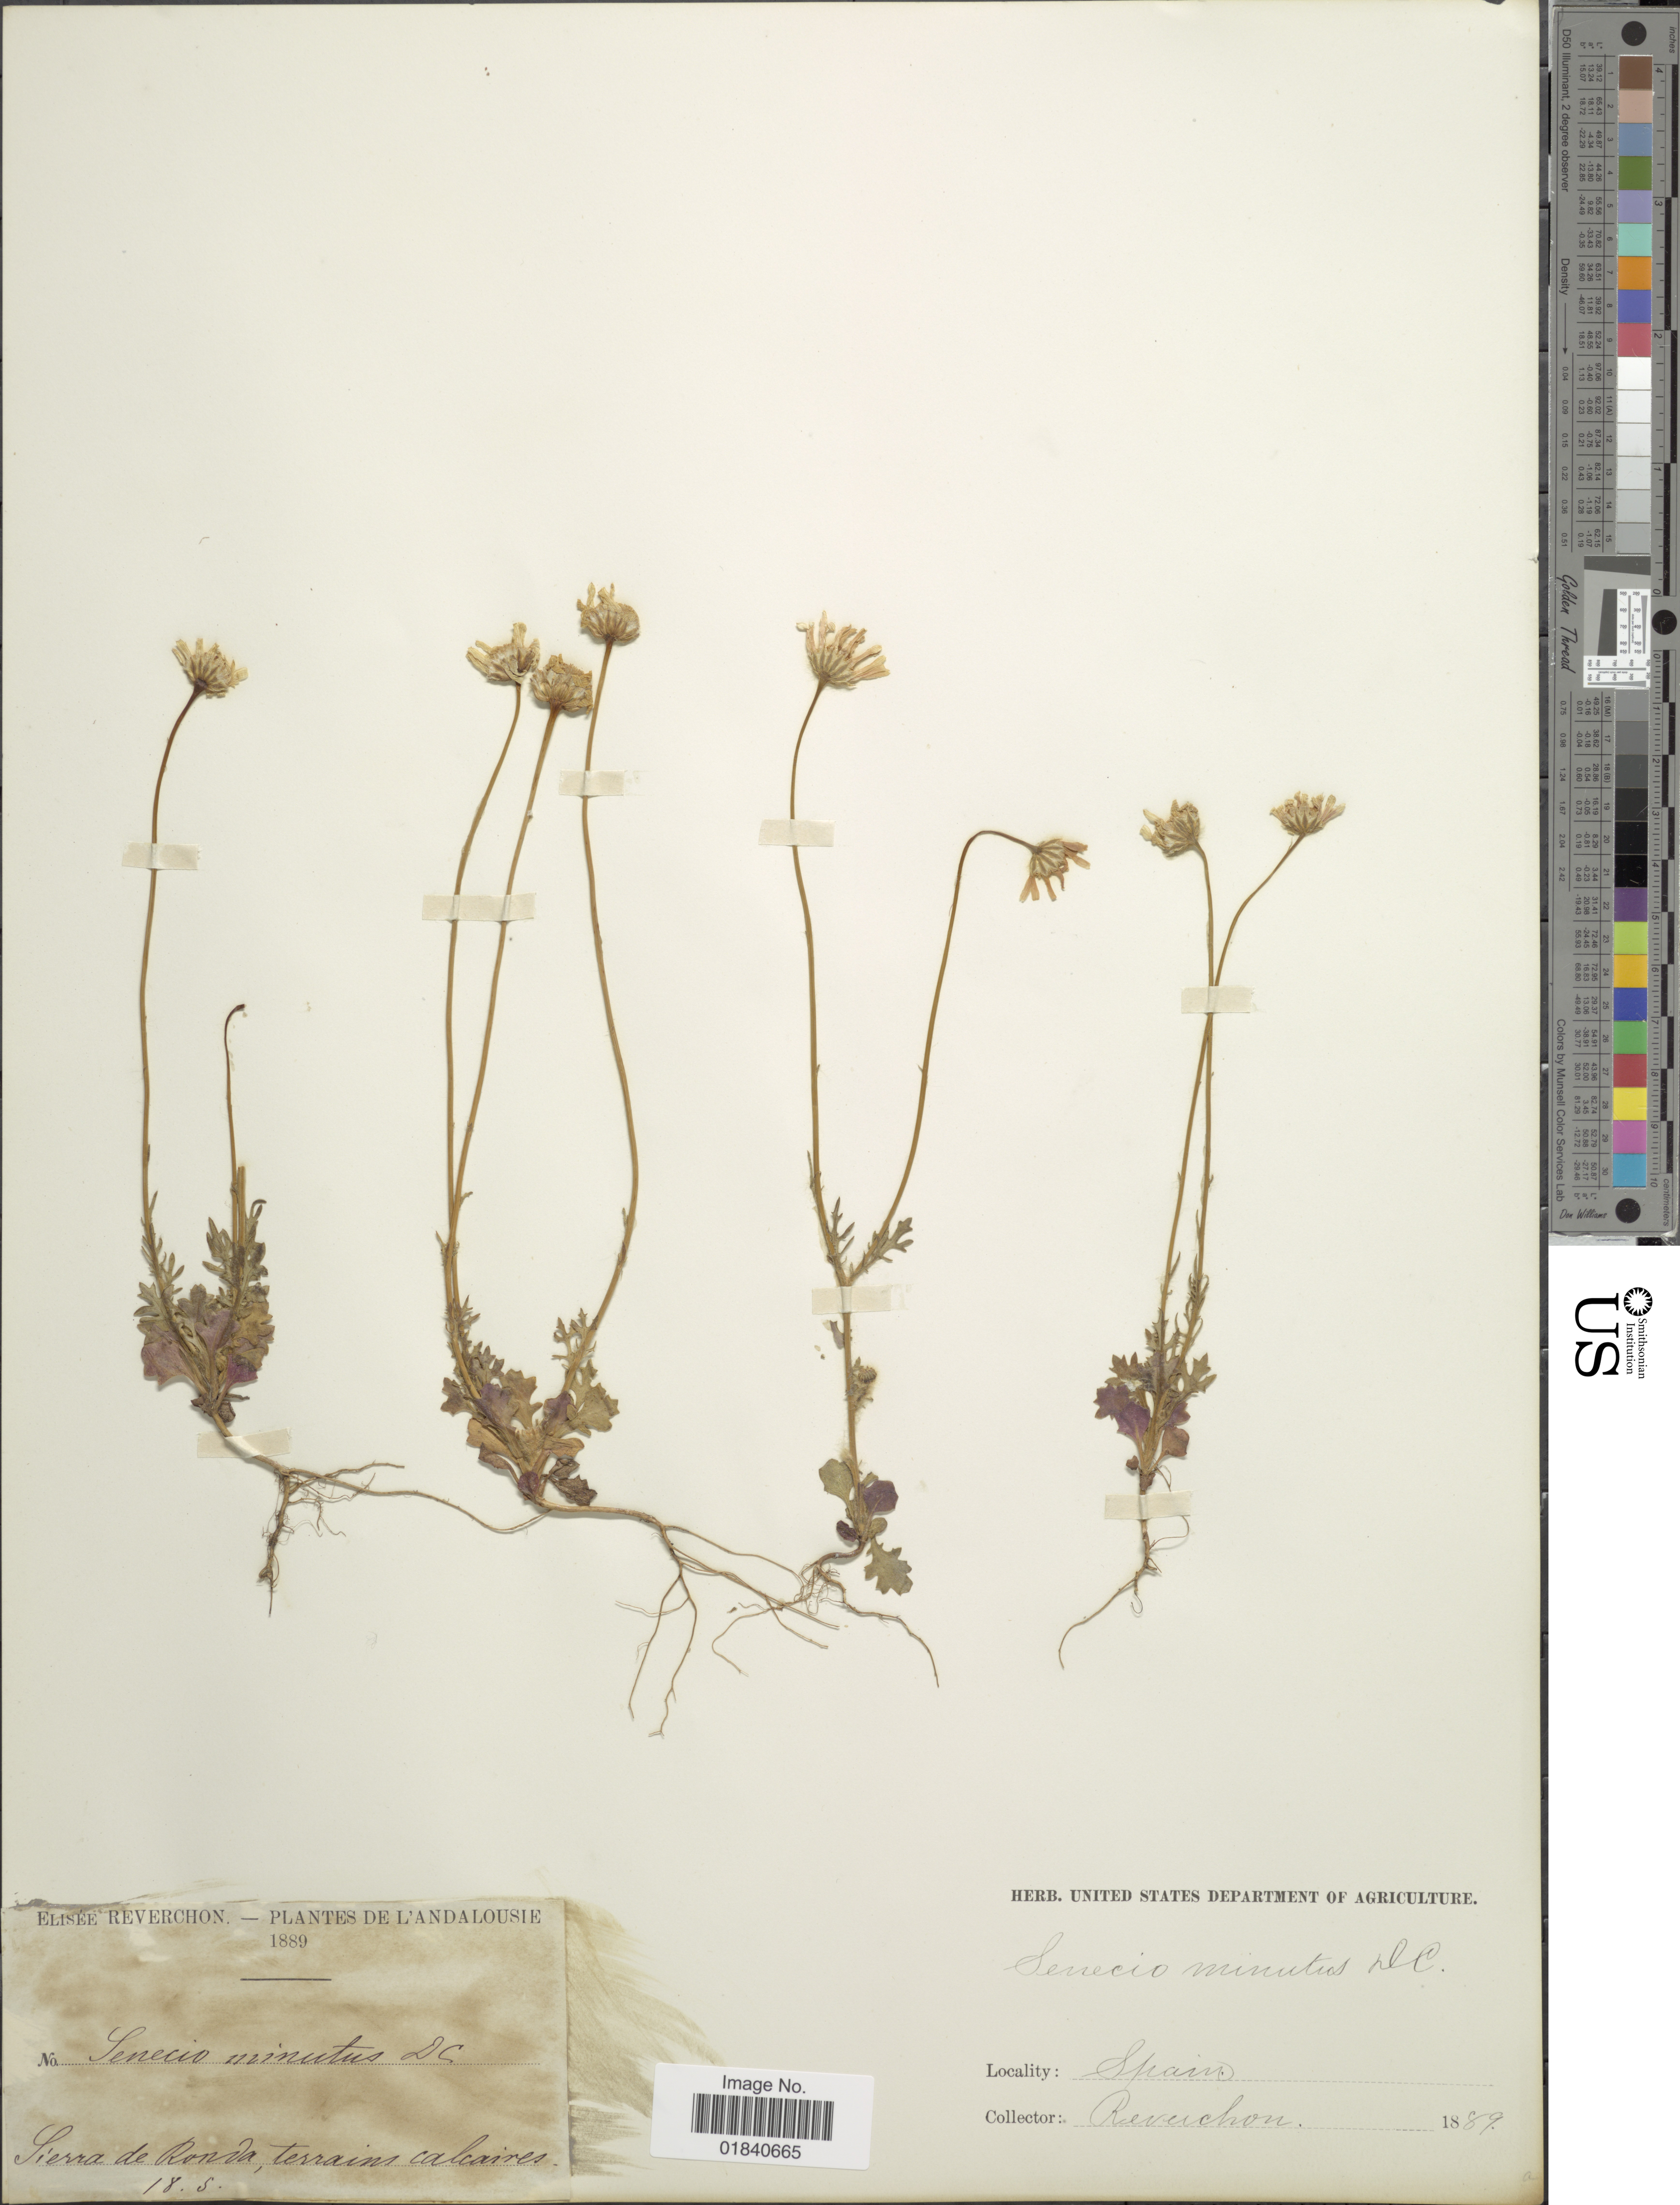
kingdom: Plantae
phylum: Tracheophyta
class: Magnoliopsida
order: Asterales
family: Asteraceae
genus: Jacobaea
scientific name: Jacobaea minuta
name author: (Cav.) Pelser & Veldkamp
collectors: E. Reverchon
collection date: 1889-05-18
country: Spain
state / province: Andalucía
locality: Sierra de Ronda